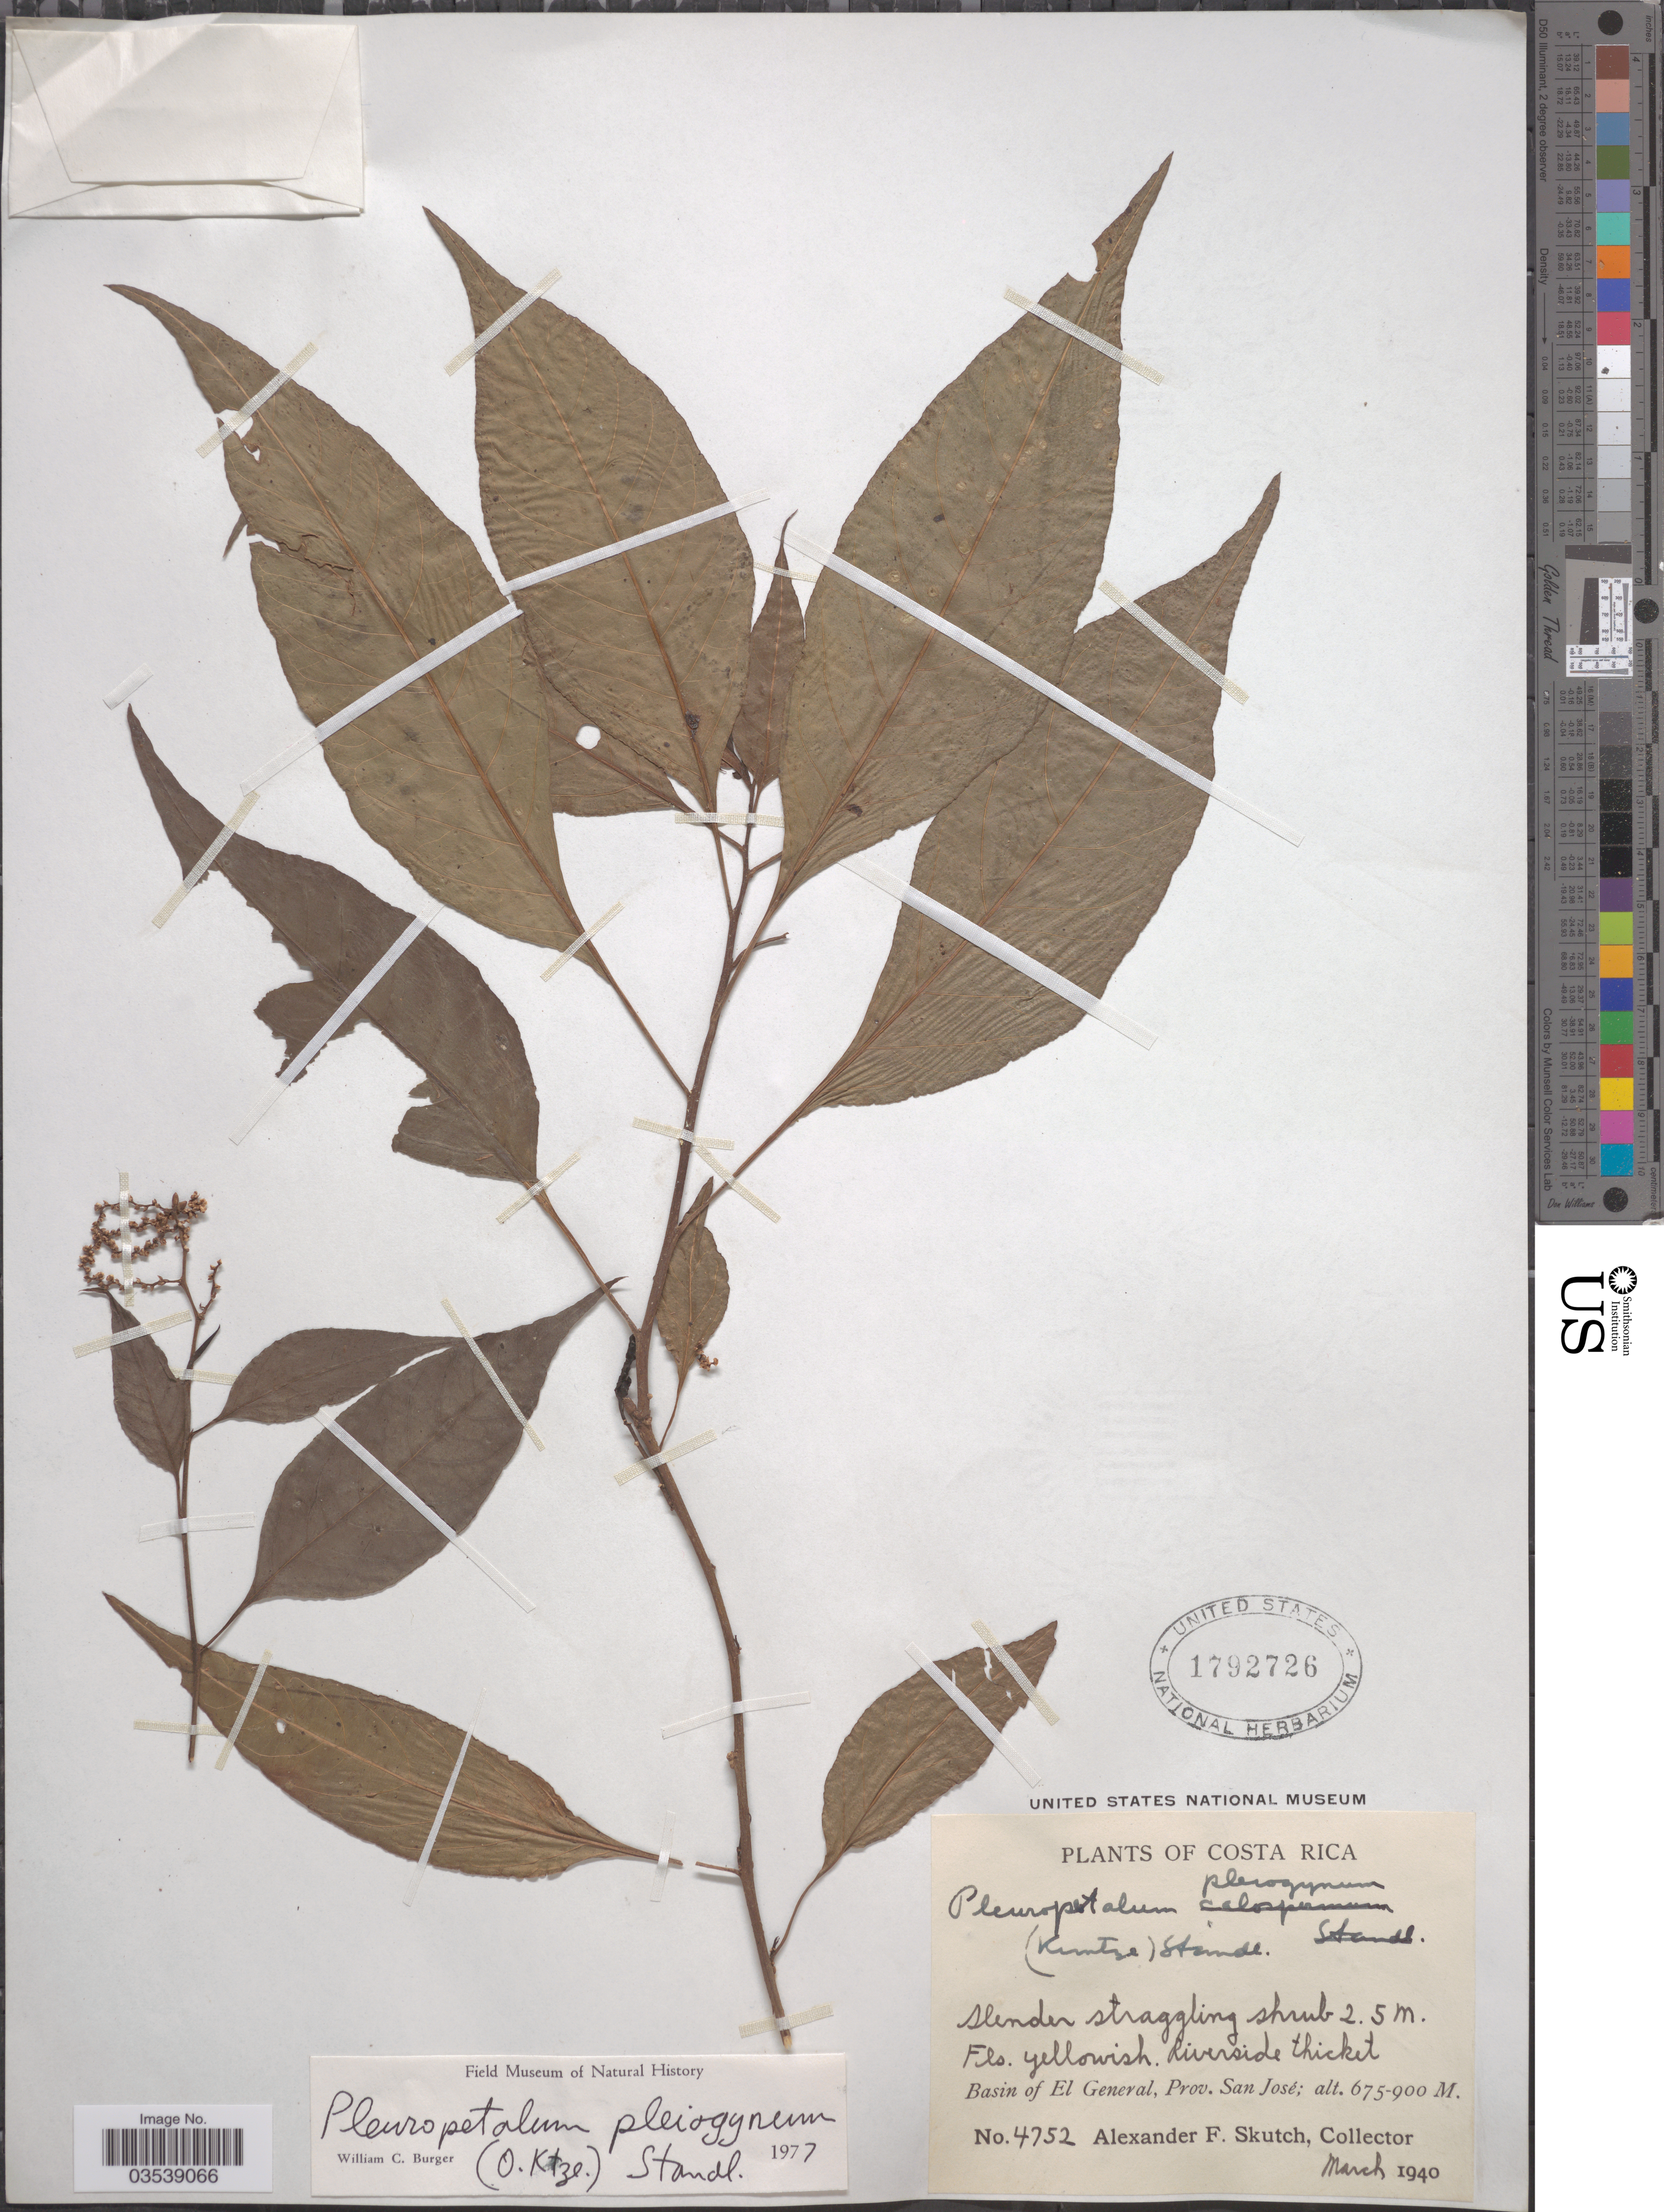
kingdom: Plantae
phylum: Tracheophyta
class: Magnoliopsida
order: Caryophyllales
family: Amaranthaceae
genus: Pleuropetalum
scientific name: Pleuropetalum pleiogynum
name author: (Kuntze) Stand.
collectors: A. F. Skutch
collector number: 4752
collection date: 1940-03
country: Costa Rica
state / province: San José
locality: Basin of El General.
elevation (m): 675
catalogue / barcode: US 1792726